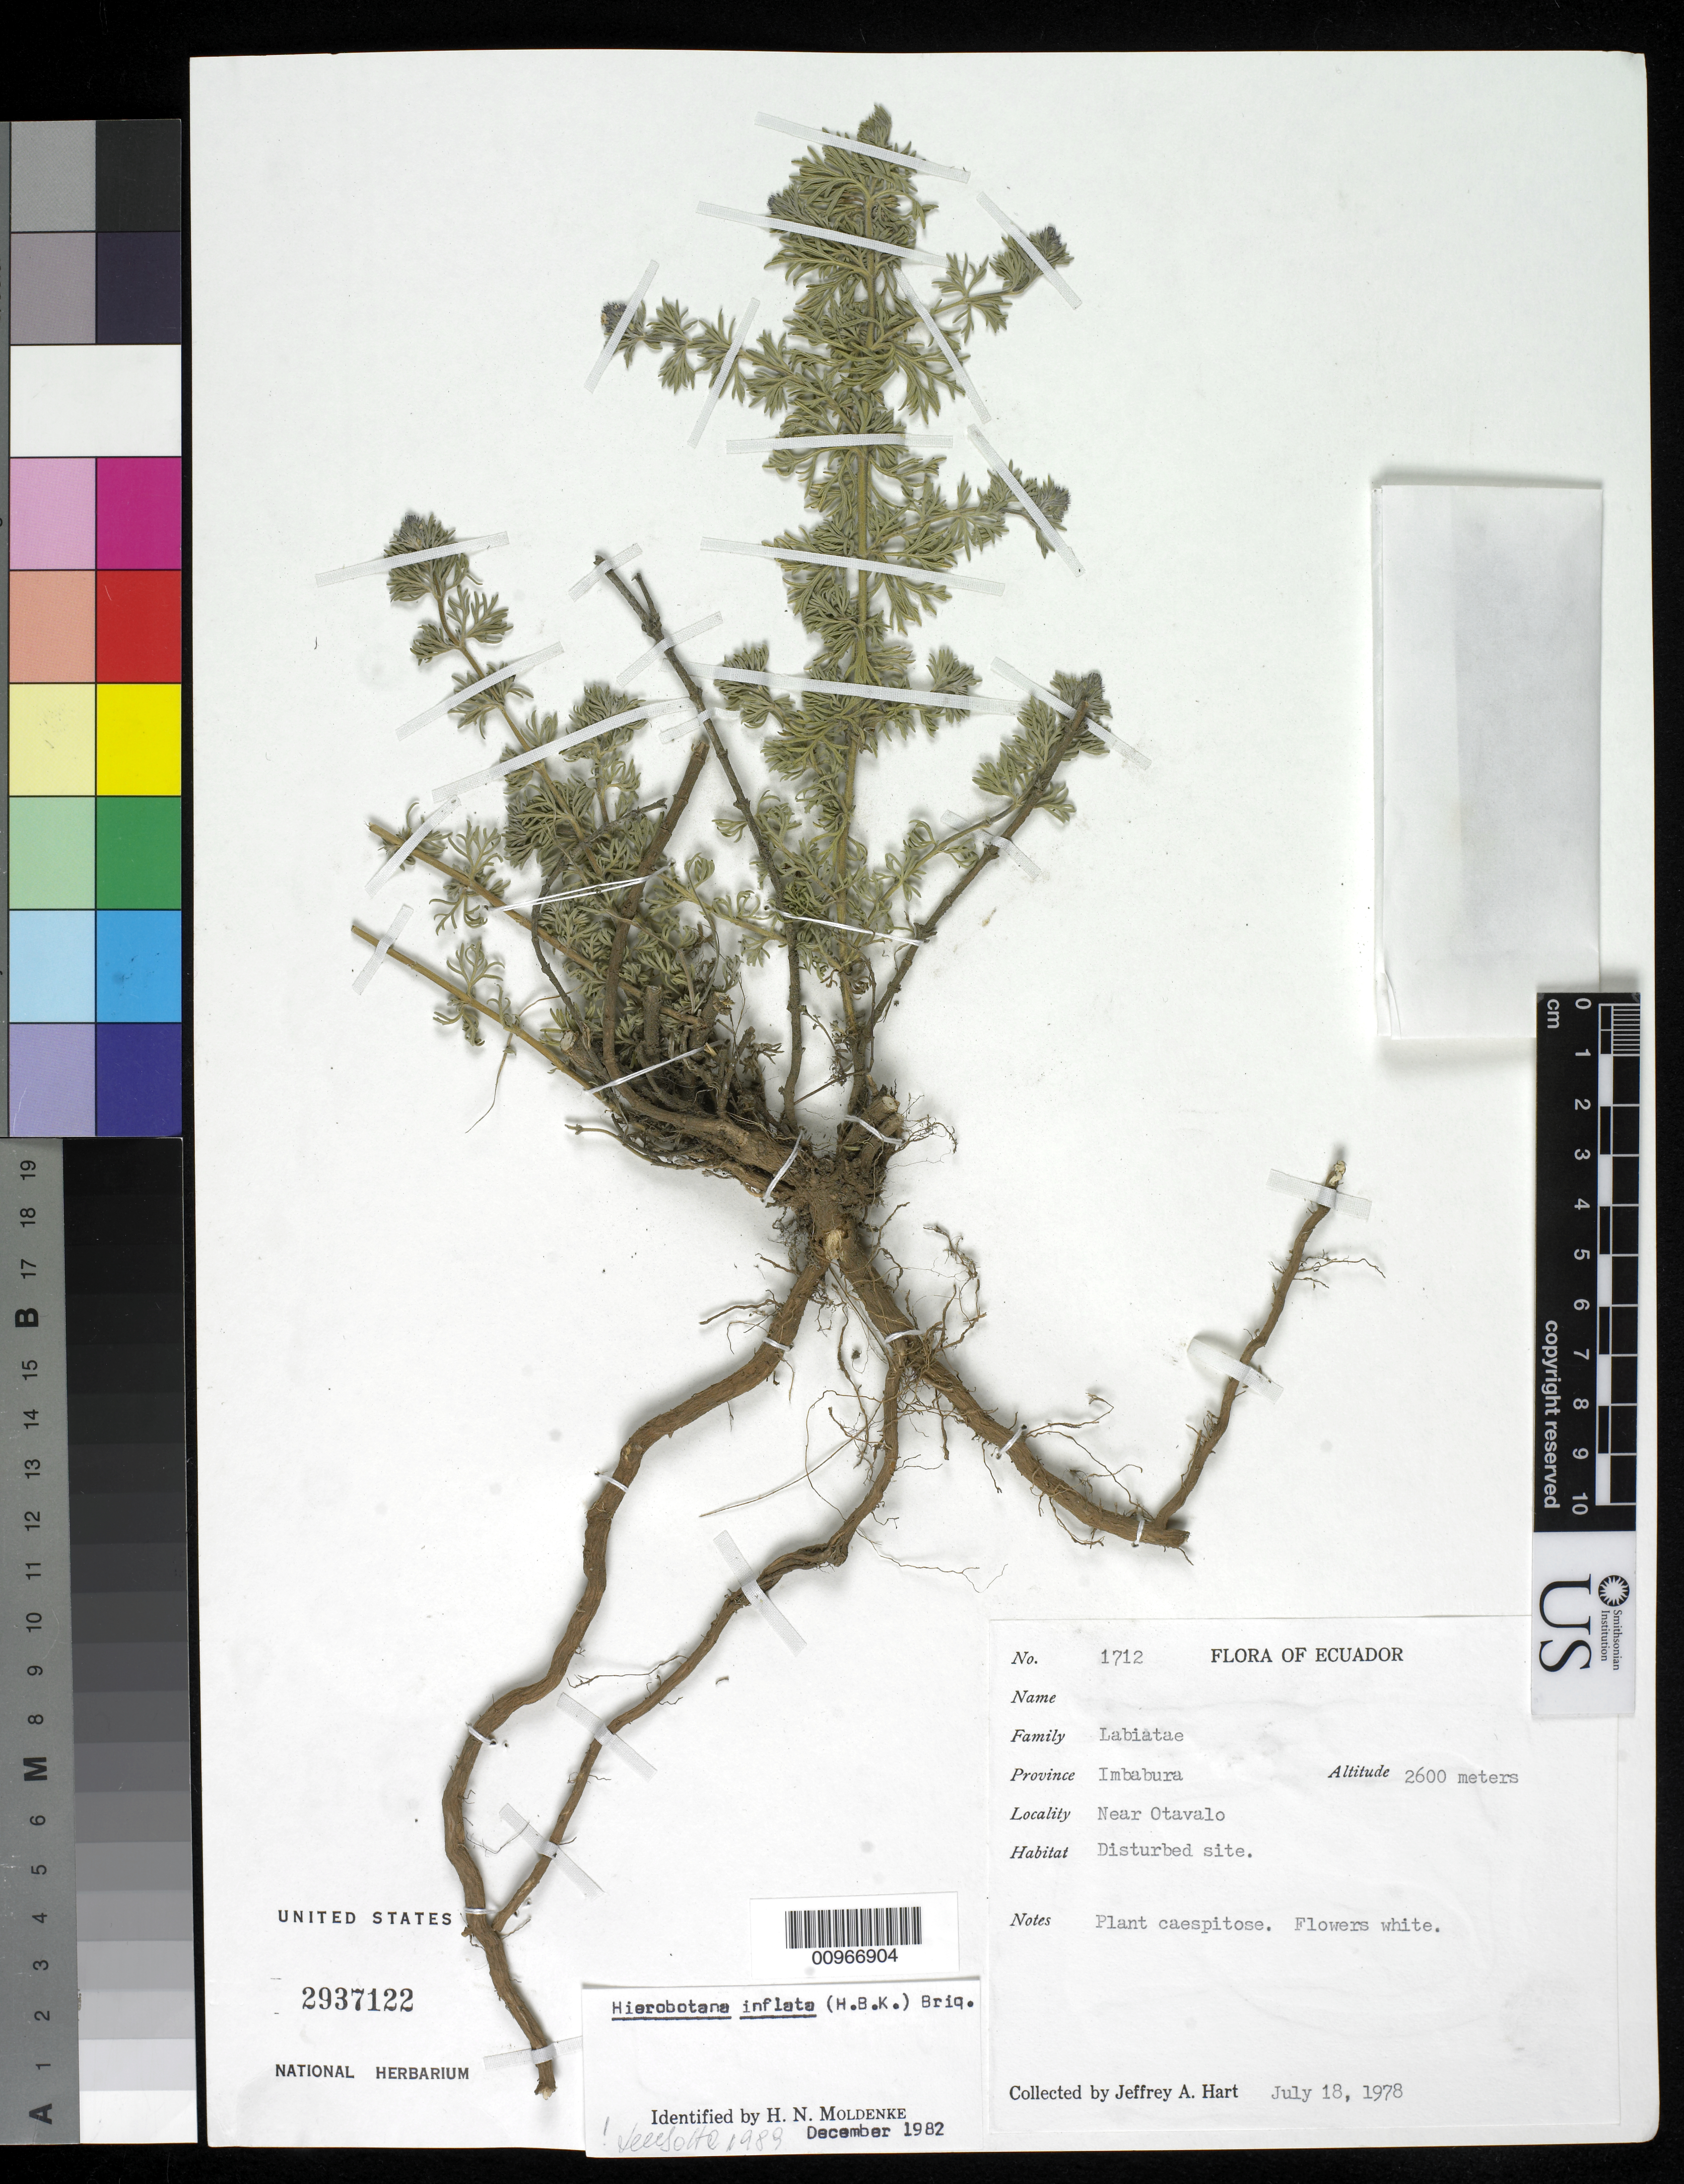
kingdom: Plantae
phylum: Tracheophyta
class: Magnoliopsida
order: Lamiales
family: Verbenaceae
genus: Hierobotana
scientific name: Hierobotana inflata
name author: (Kunth) Briq.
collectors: J. A. Hart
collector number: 1712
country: Ecuador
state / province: Imbabura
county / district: Otavalo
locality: Near Otavalo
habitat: disturbed site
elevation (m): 2600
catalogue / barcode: US 2937122